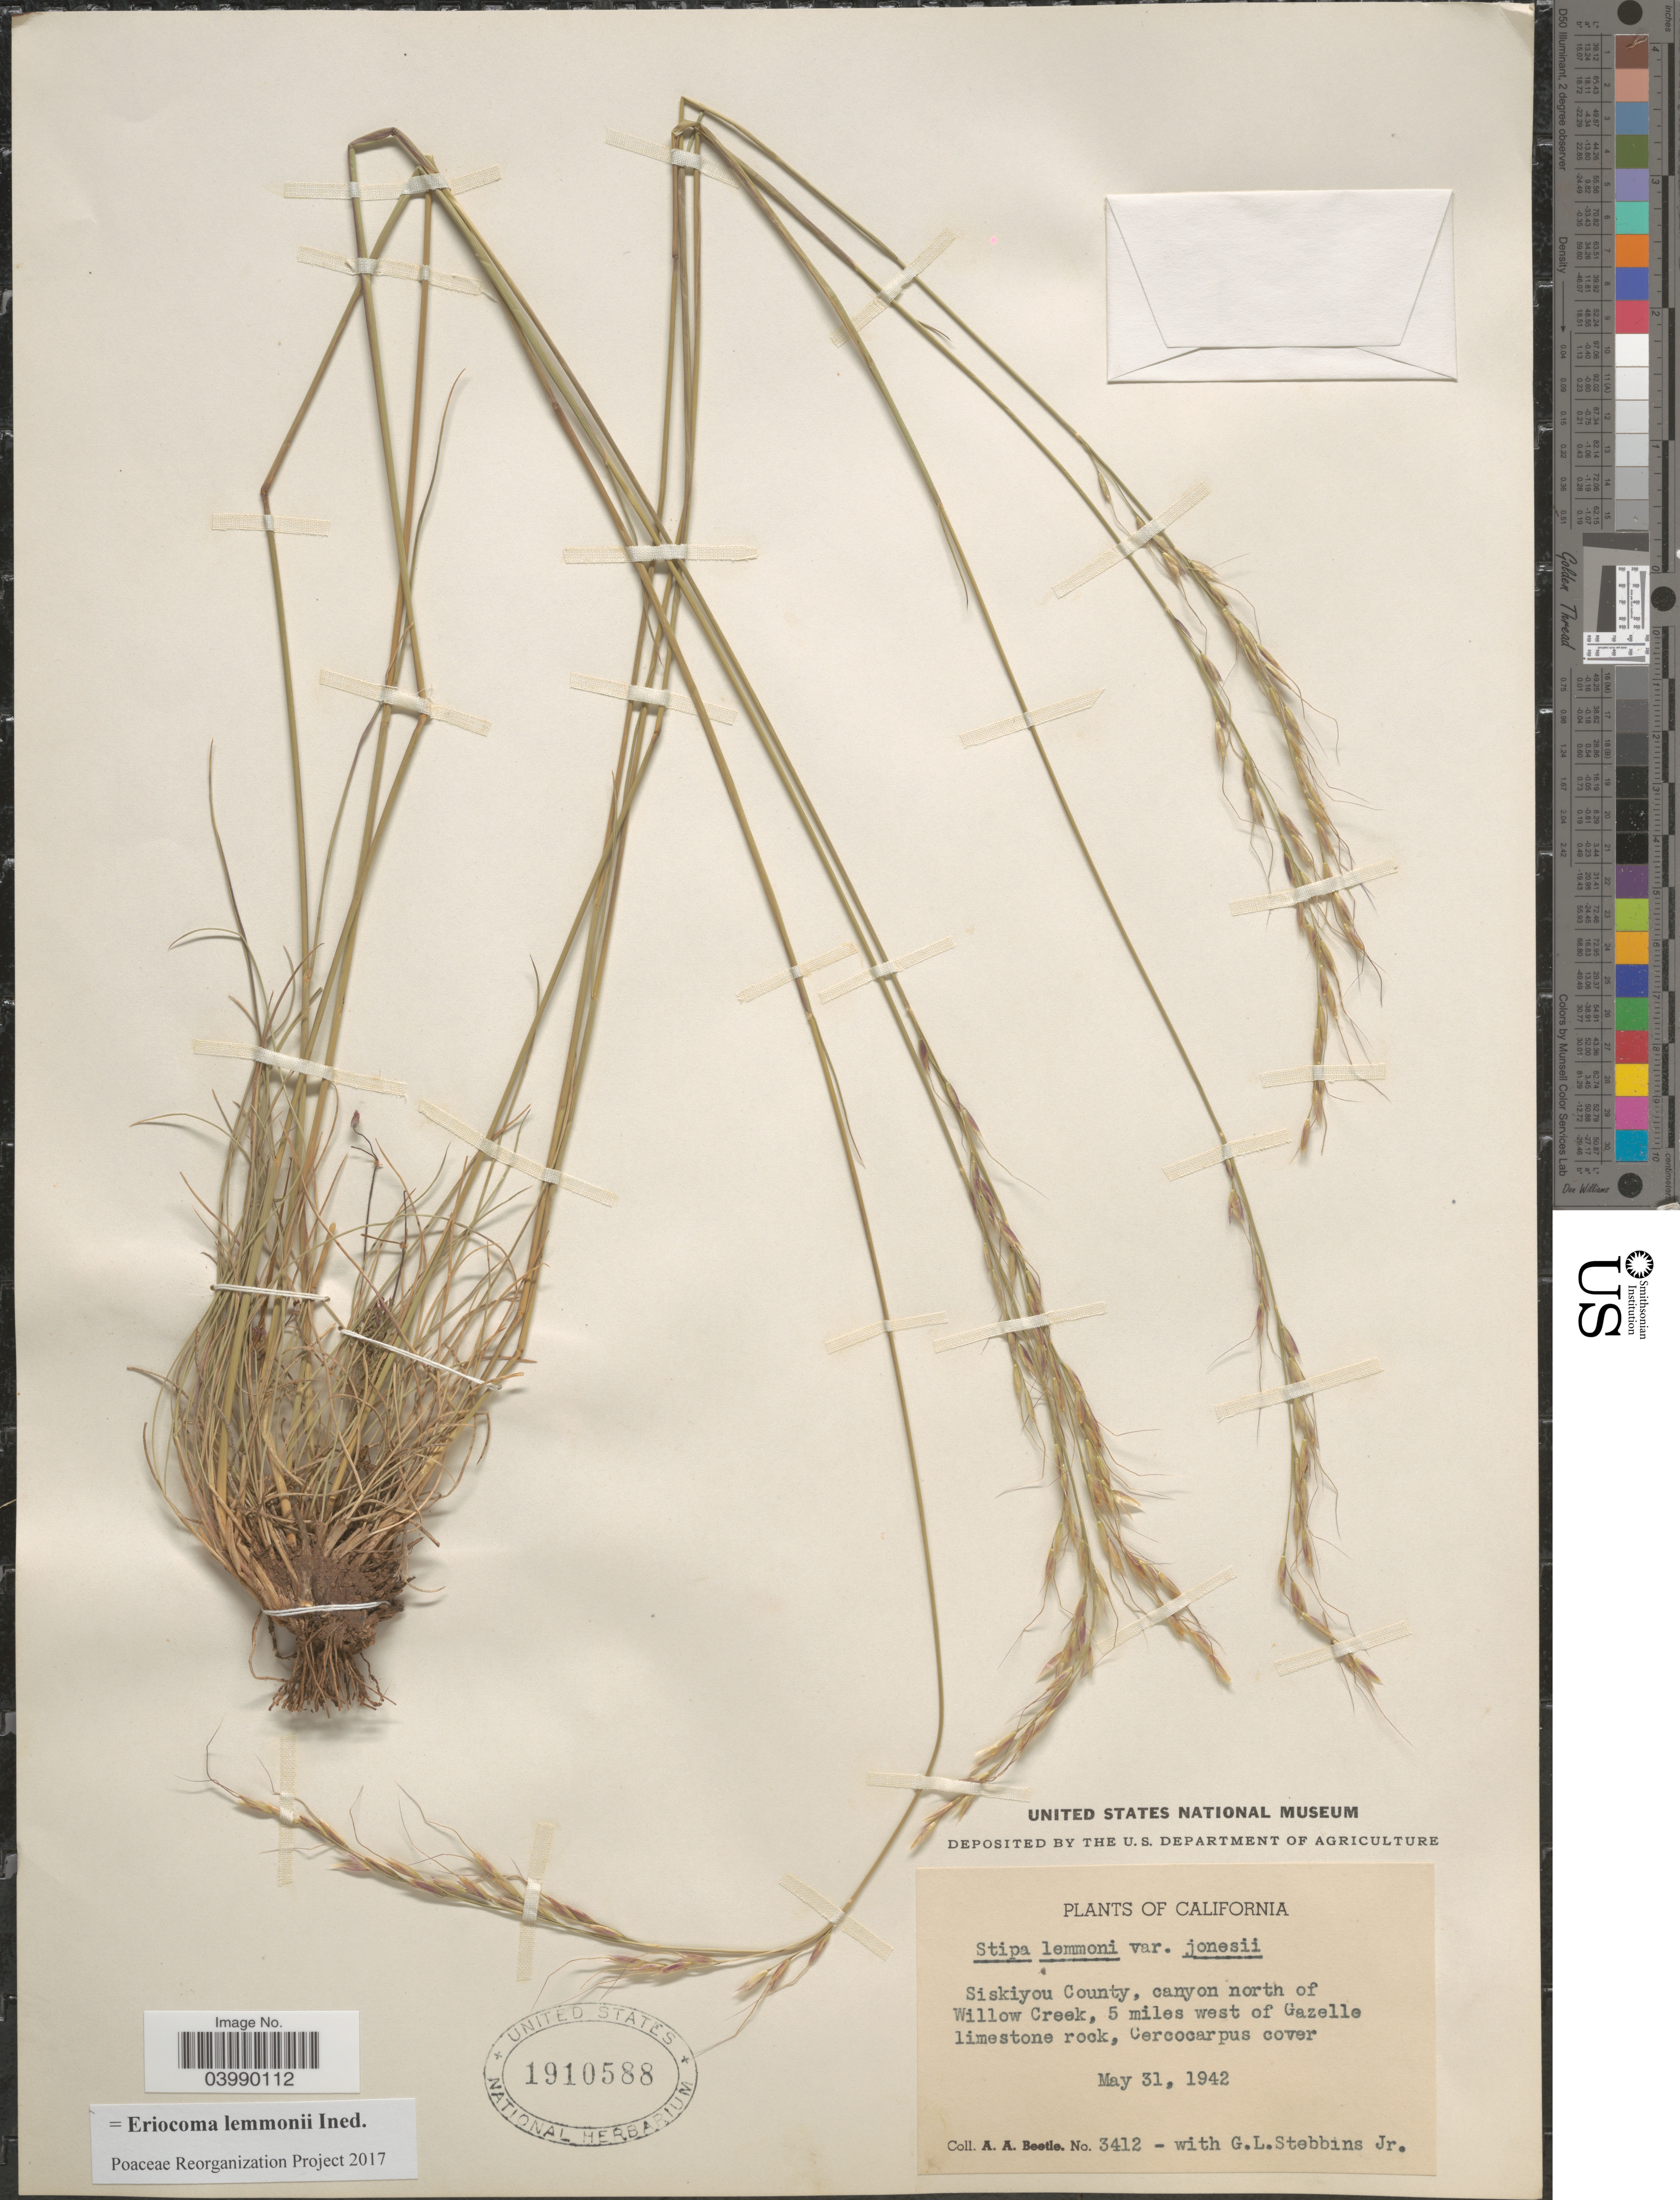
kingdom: Plantae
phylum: Tracheophyta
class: Liliopsida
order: Poales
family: Poaceae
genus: Eriocoma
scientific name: Eriocoma lemmonii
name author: (Vasey) Romasch.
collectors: A. A. Beetle & G. L. Stebbins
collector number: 3412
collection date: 1942-05-31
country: United States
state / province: California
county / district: Siskiyou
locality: Siskiyou County, canyon north of Willow Creek, 5 miles west of Gazelle.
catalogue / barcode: US 1910588